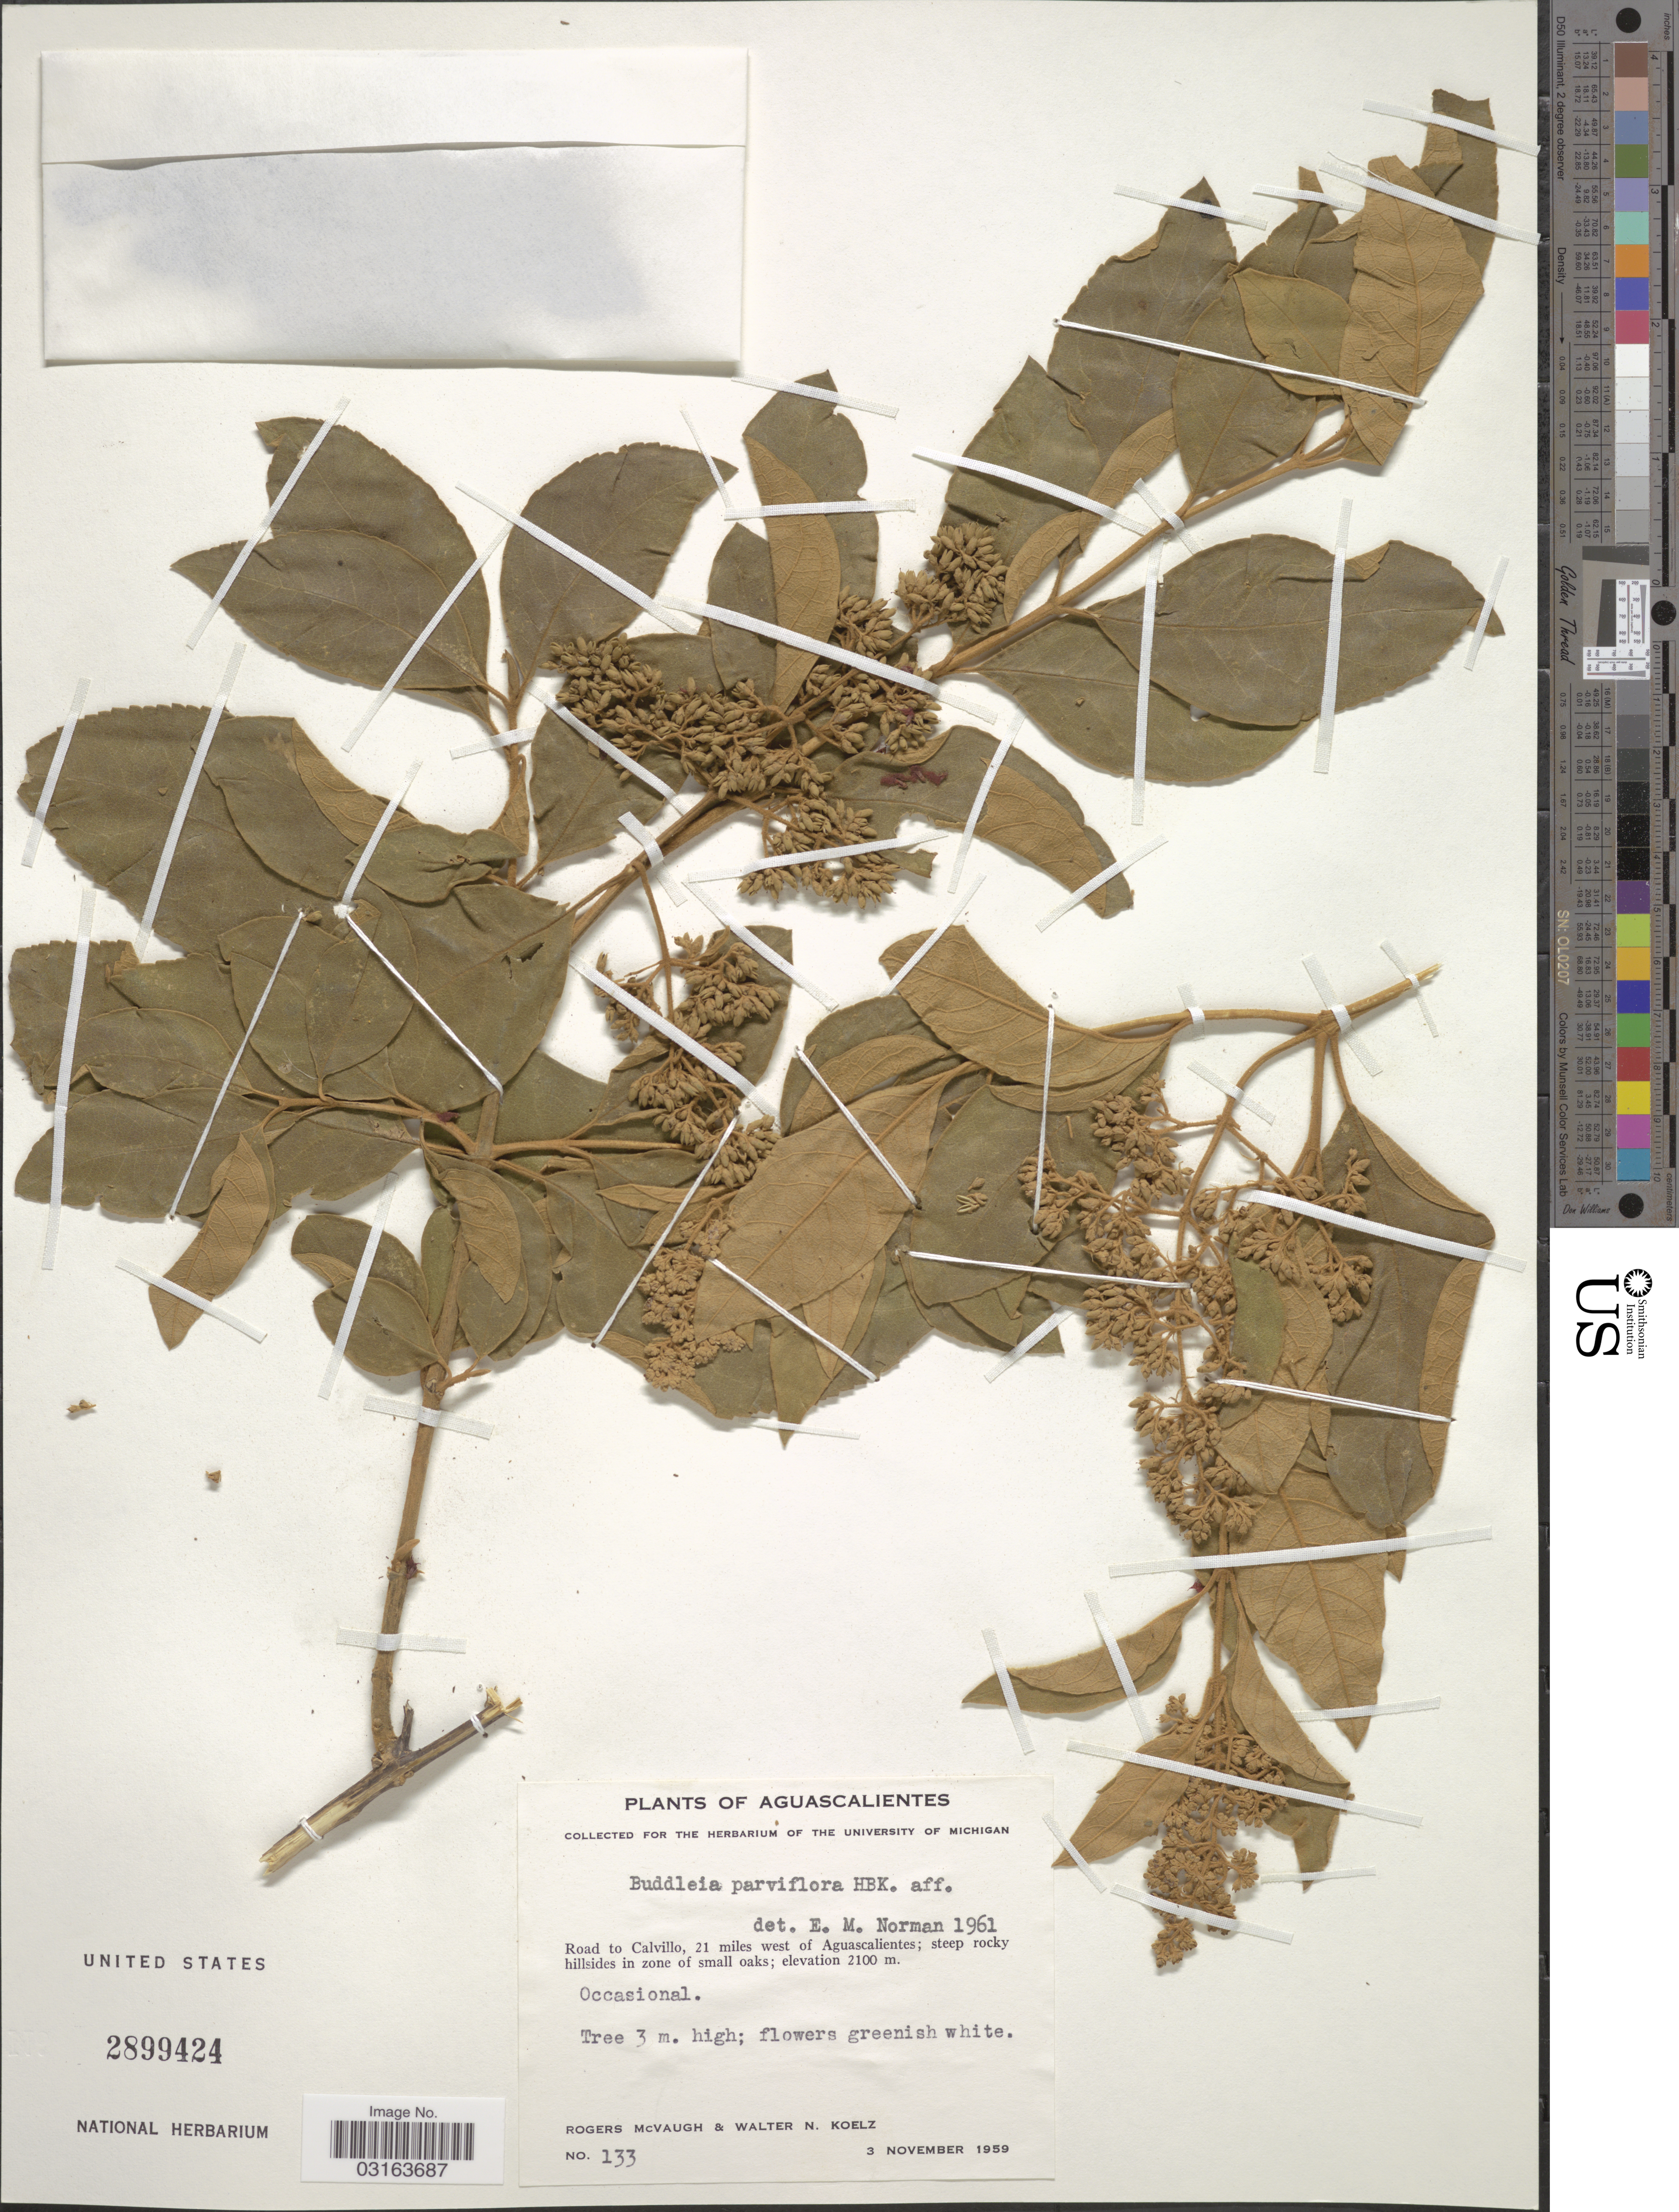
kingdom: Plantae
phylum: Tracheophyta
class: Magnoliopsida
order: Lamiales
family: Scrophulariaceae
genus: Buddleja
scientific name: Buddleja parviflora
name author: Kunth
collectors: R. McVaugh & W. N. Koelz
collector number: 133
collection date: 1959-11-03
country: Mexico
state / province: Aguascalientes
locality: Road to Calvillo, 21 miles west of Aguascalientes.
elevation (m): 2100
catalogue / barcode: US 2899424